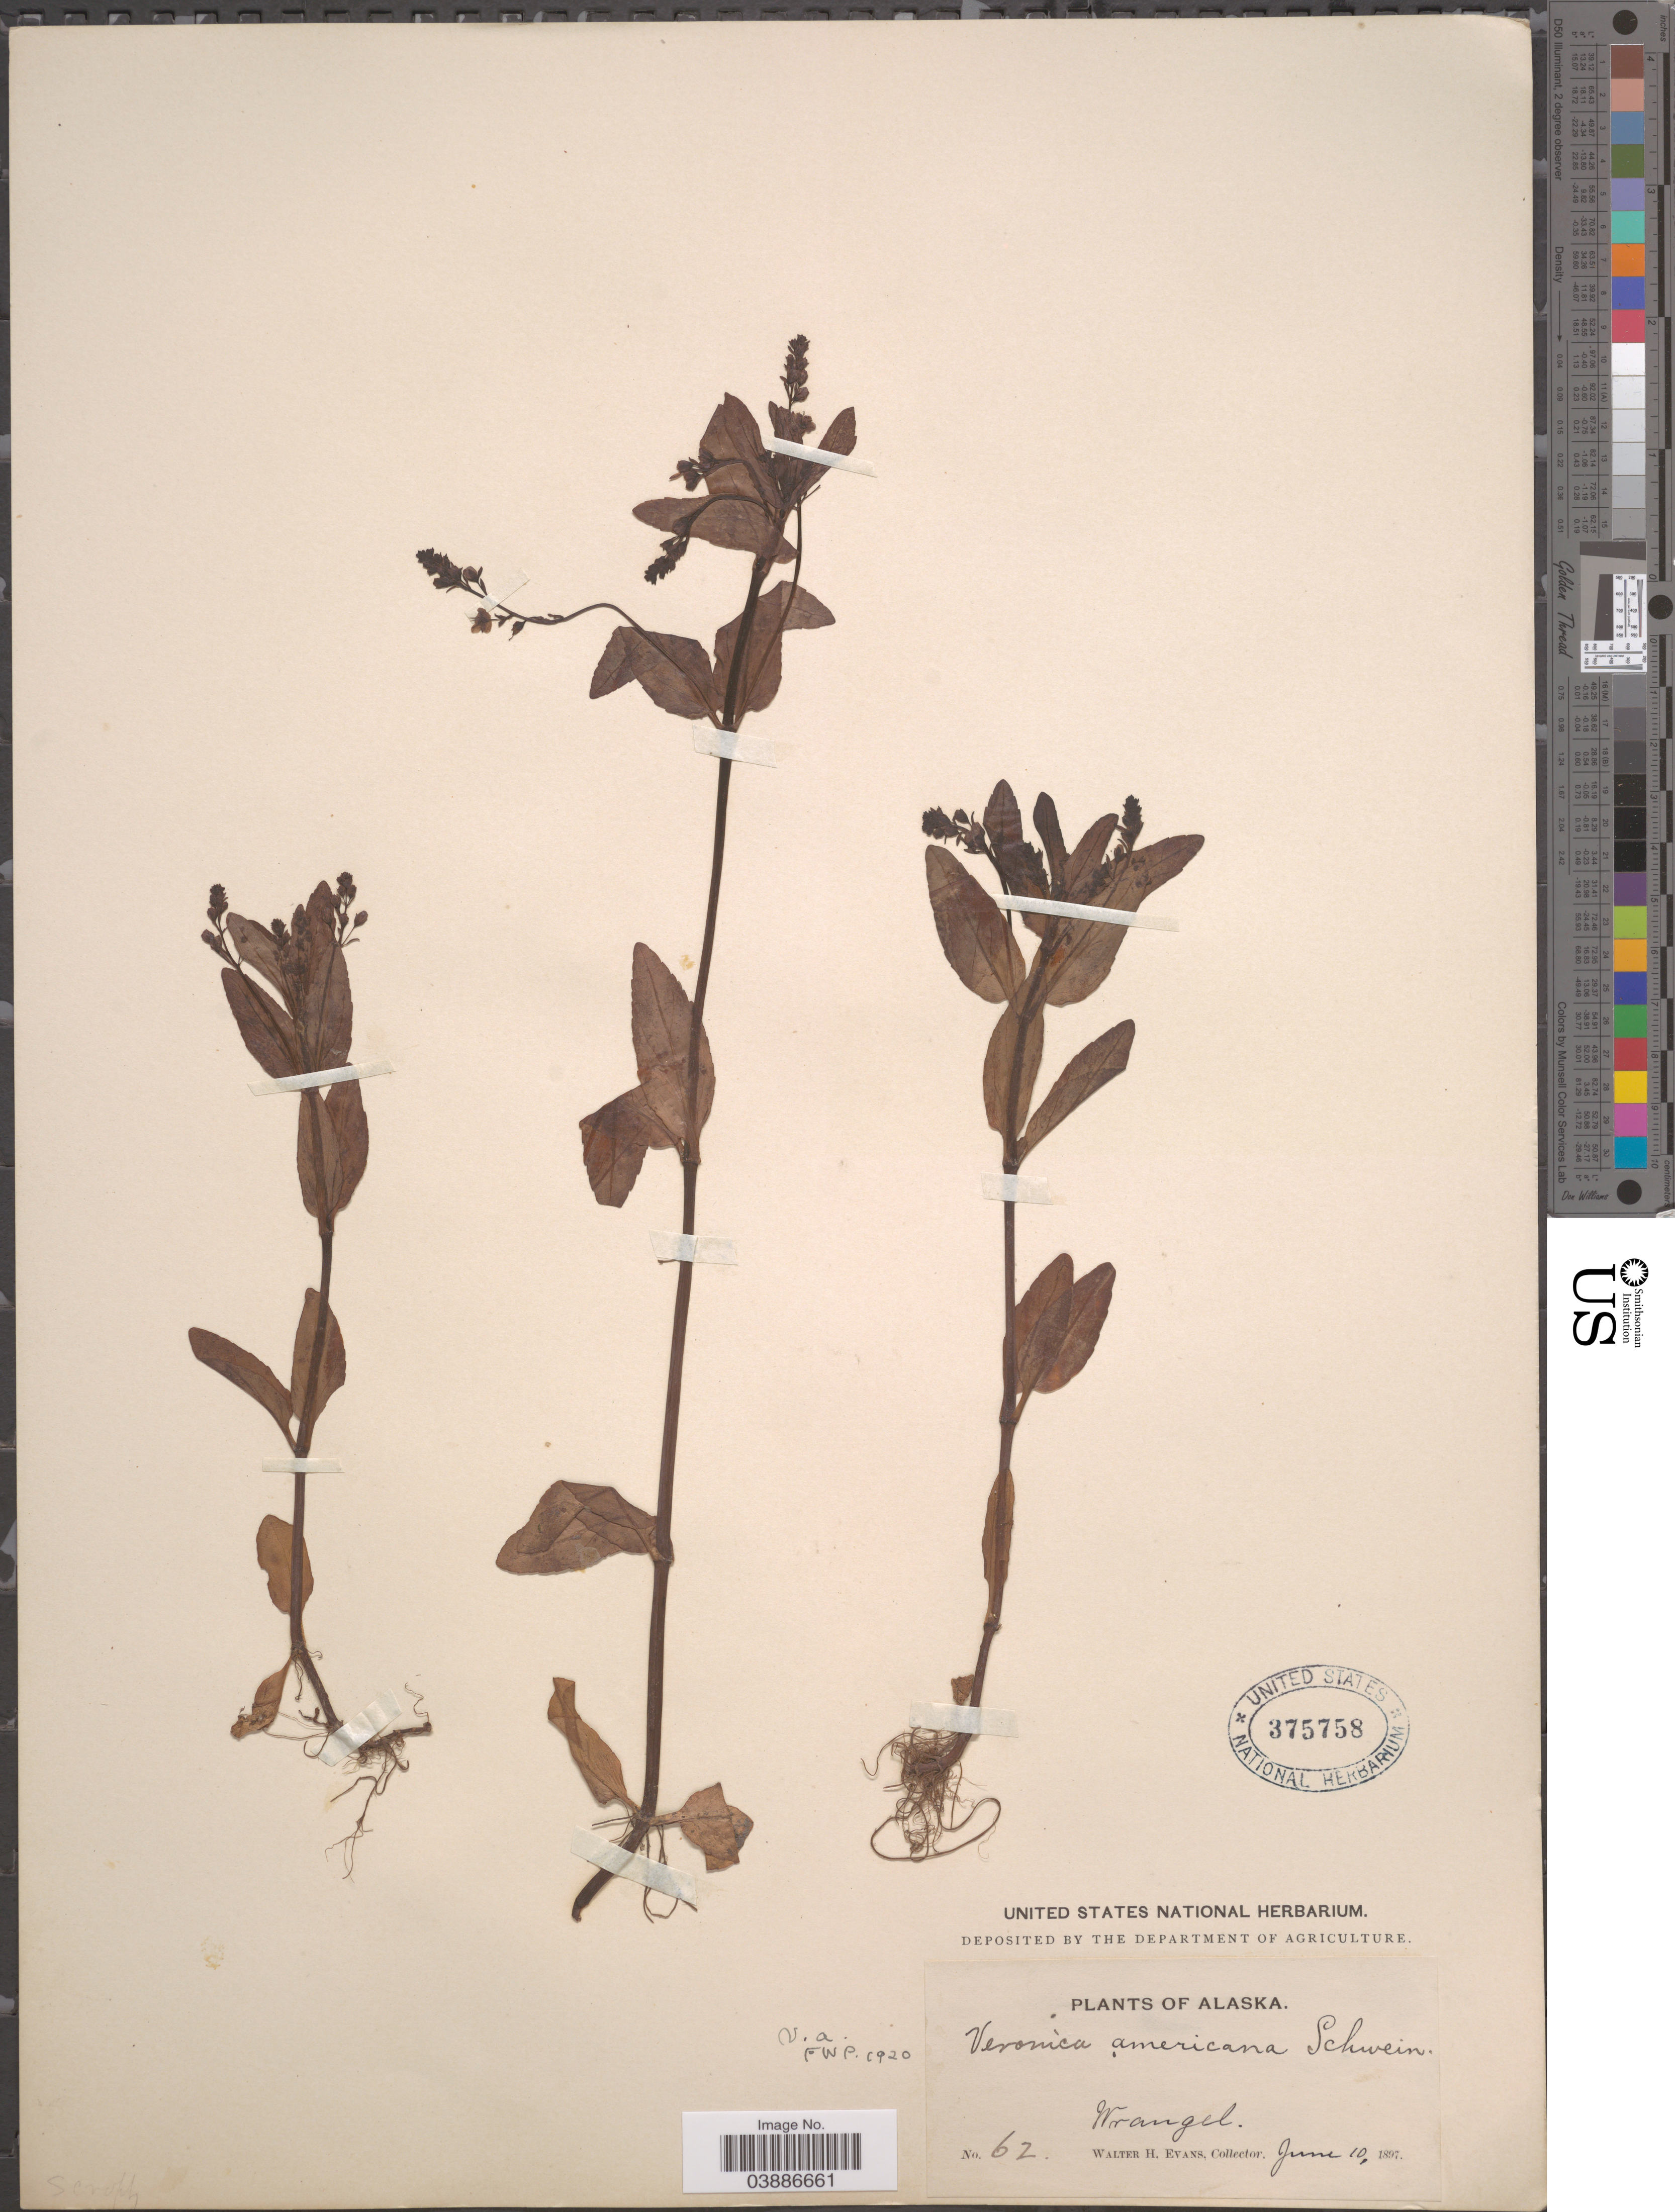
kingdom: Plantae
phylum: Tracheophyta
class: Magnoliopsida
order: Lamiales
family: Plantaginaceae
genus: Veronica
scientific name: Veronica americana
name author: Schwein. ex Benth.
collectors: W. H. Evans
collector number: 62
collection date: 1897-06-10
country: United States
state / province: Alaska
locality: Wrangell.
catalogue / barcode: US 375758